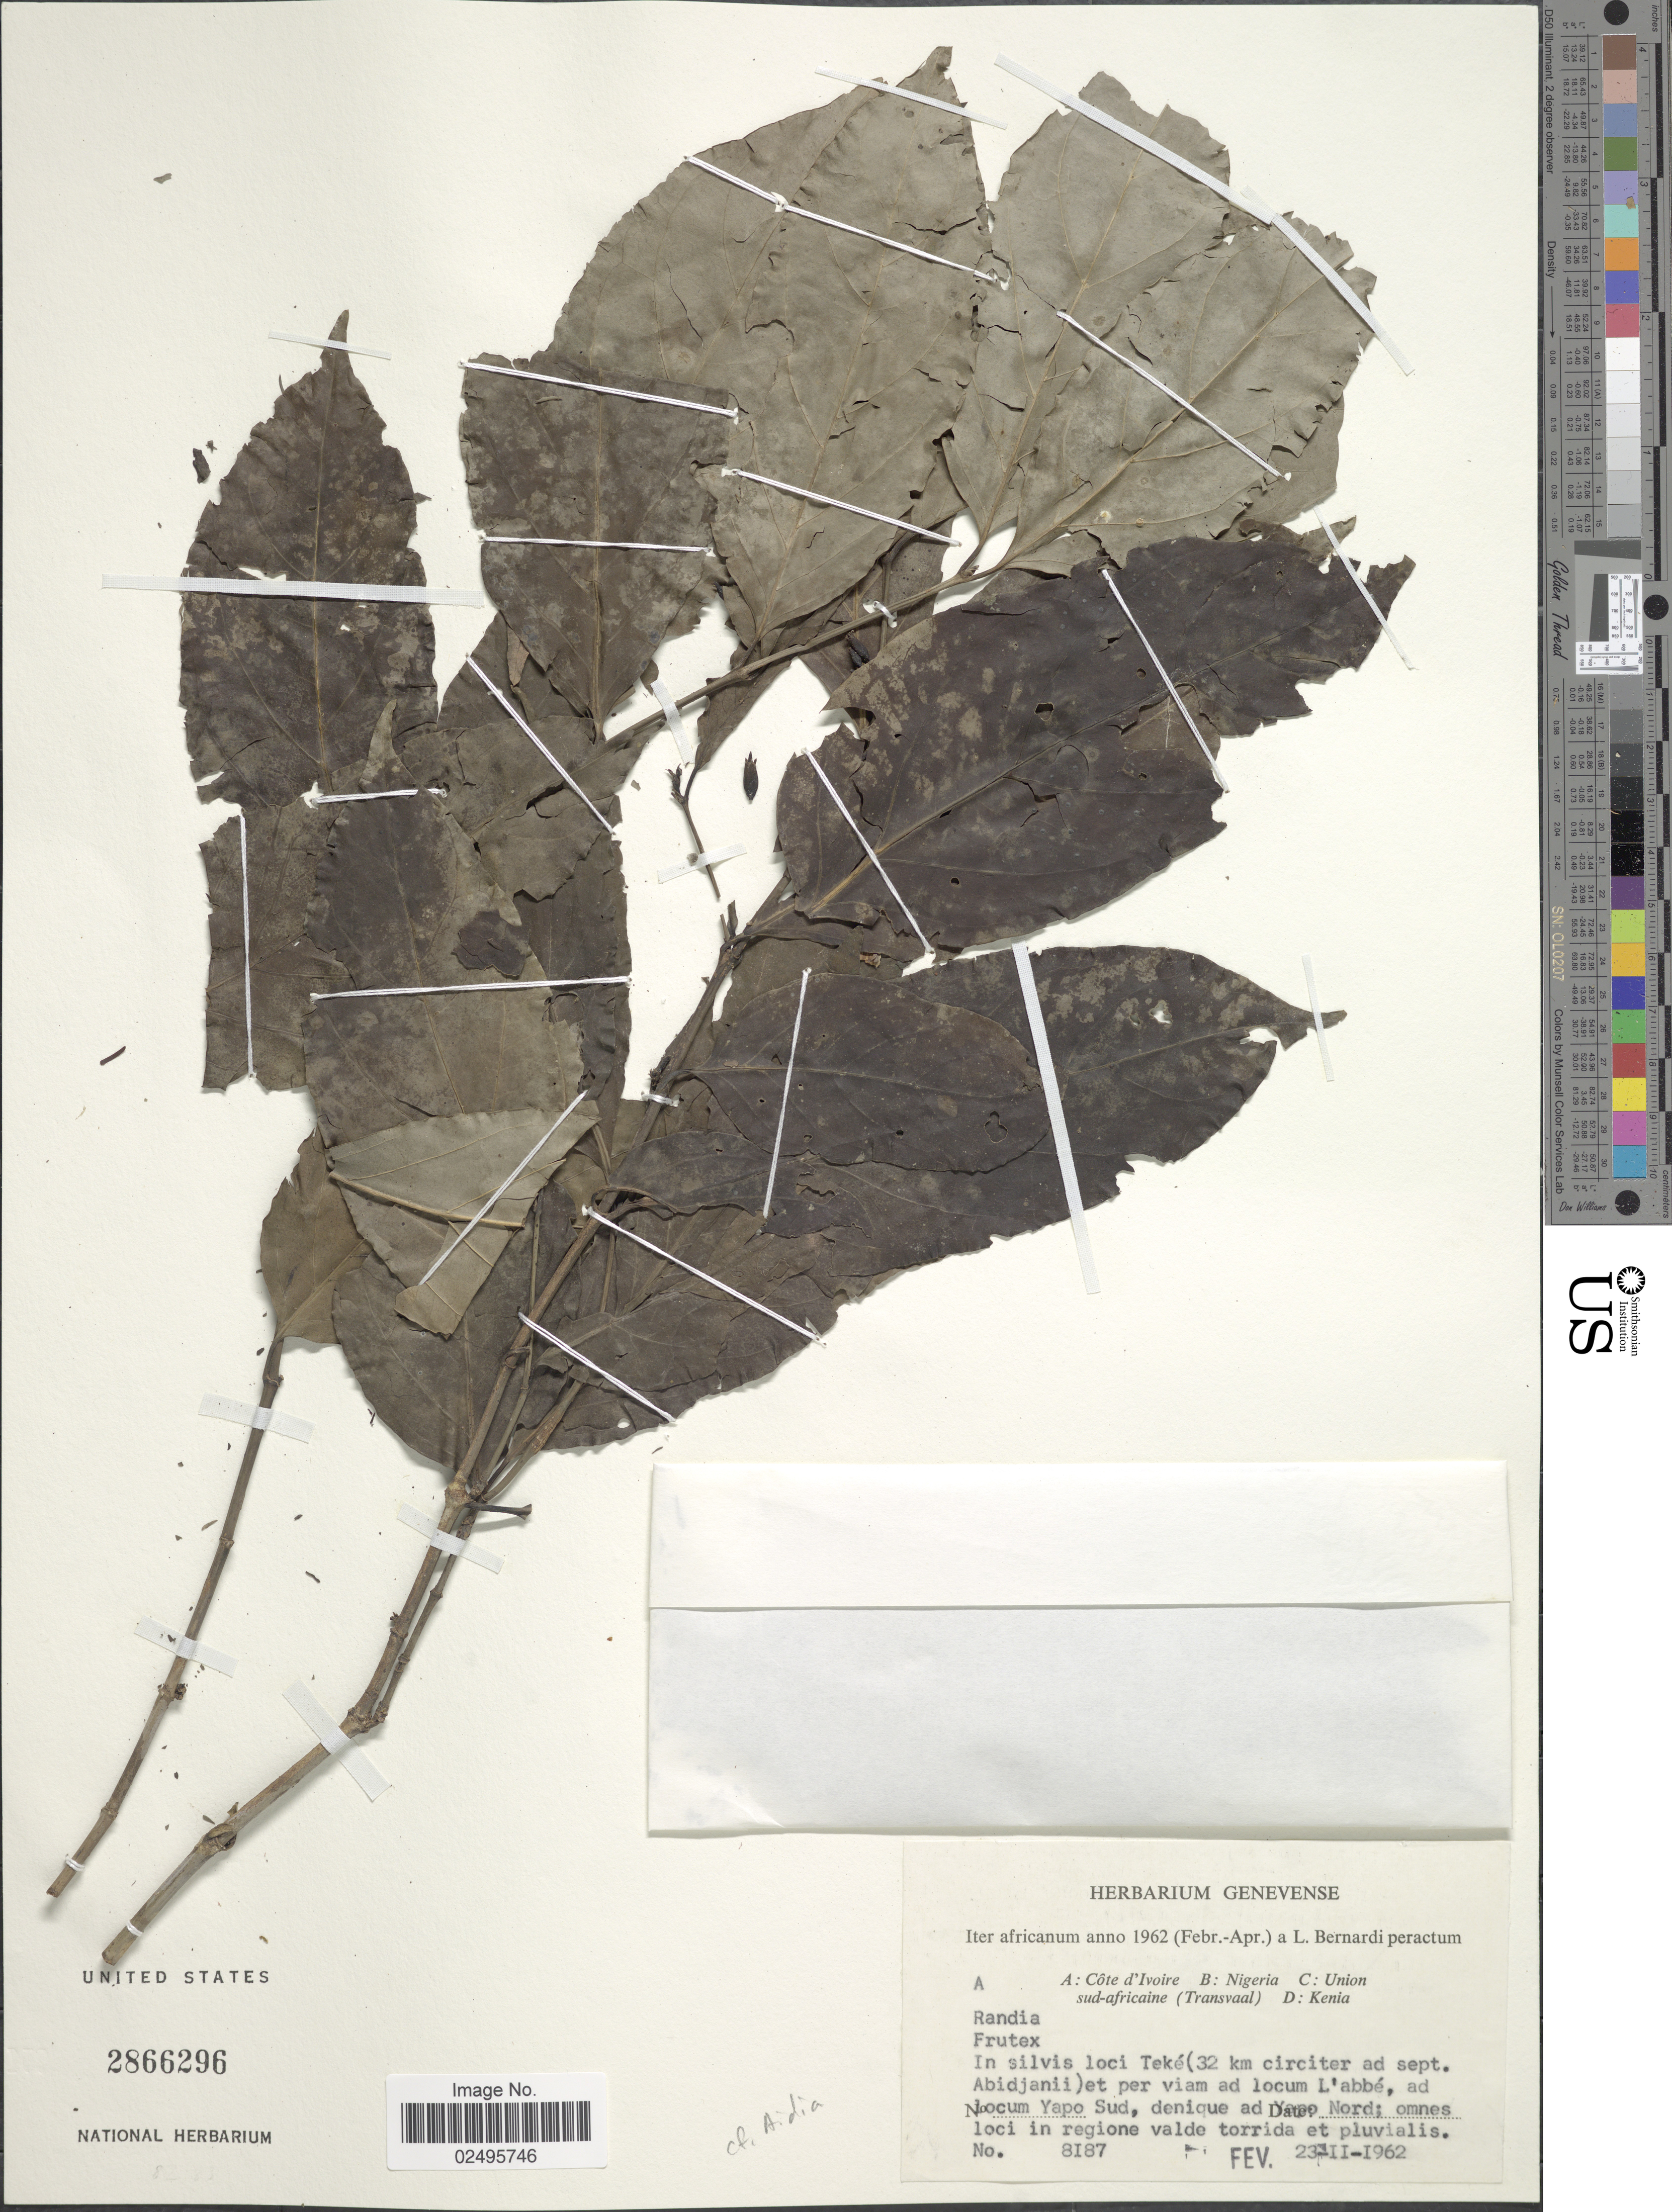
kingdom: Plantae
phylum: Tracheophyta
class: Magnoliopsida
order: Gentianales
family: Rubiaceae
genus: Aidia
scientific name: Aidia sp.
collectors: L. Bernardi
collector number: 8187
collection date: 1962-02-23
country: Ivory Coast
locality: Côte d'Ivoire. In silvis loci Teké (32 km circiter ad sept. Abidjanii) et per viam ad locum L'abbe, ad locum Yapo Sud, denique ad Yapo Nord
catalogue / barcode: US 2866296